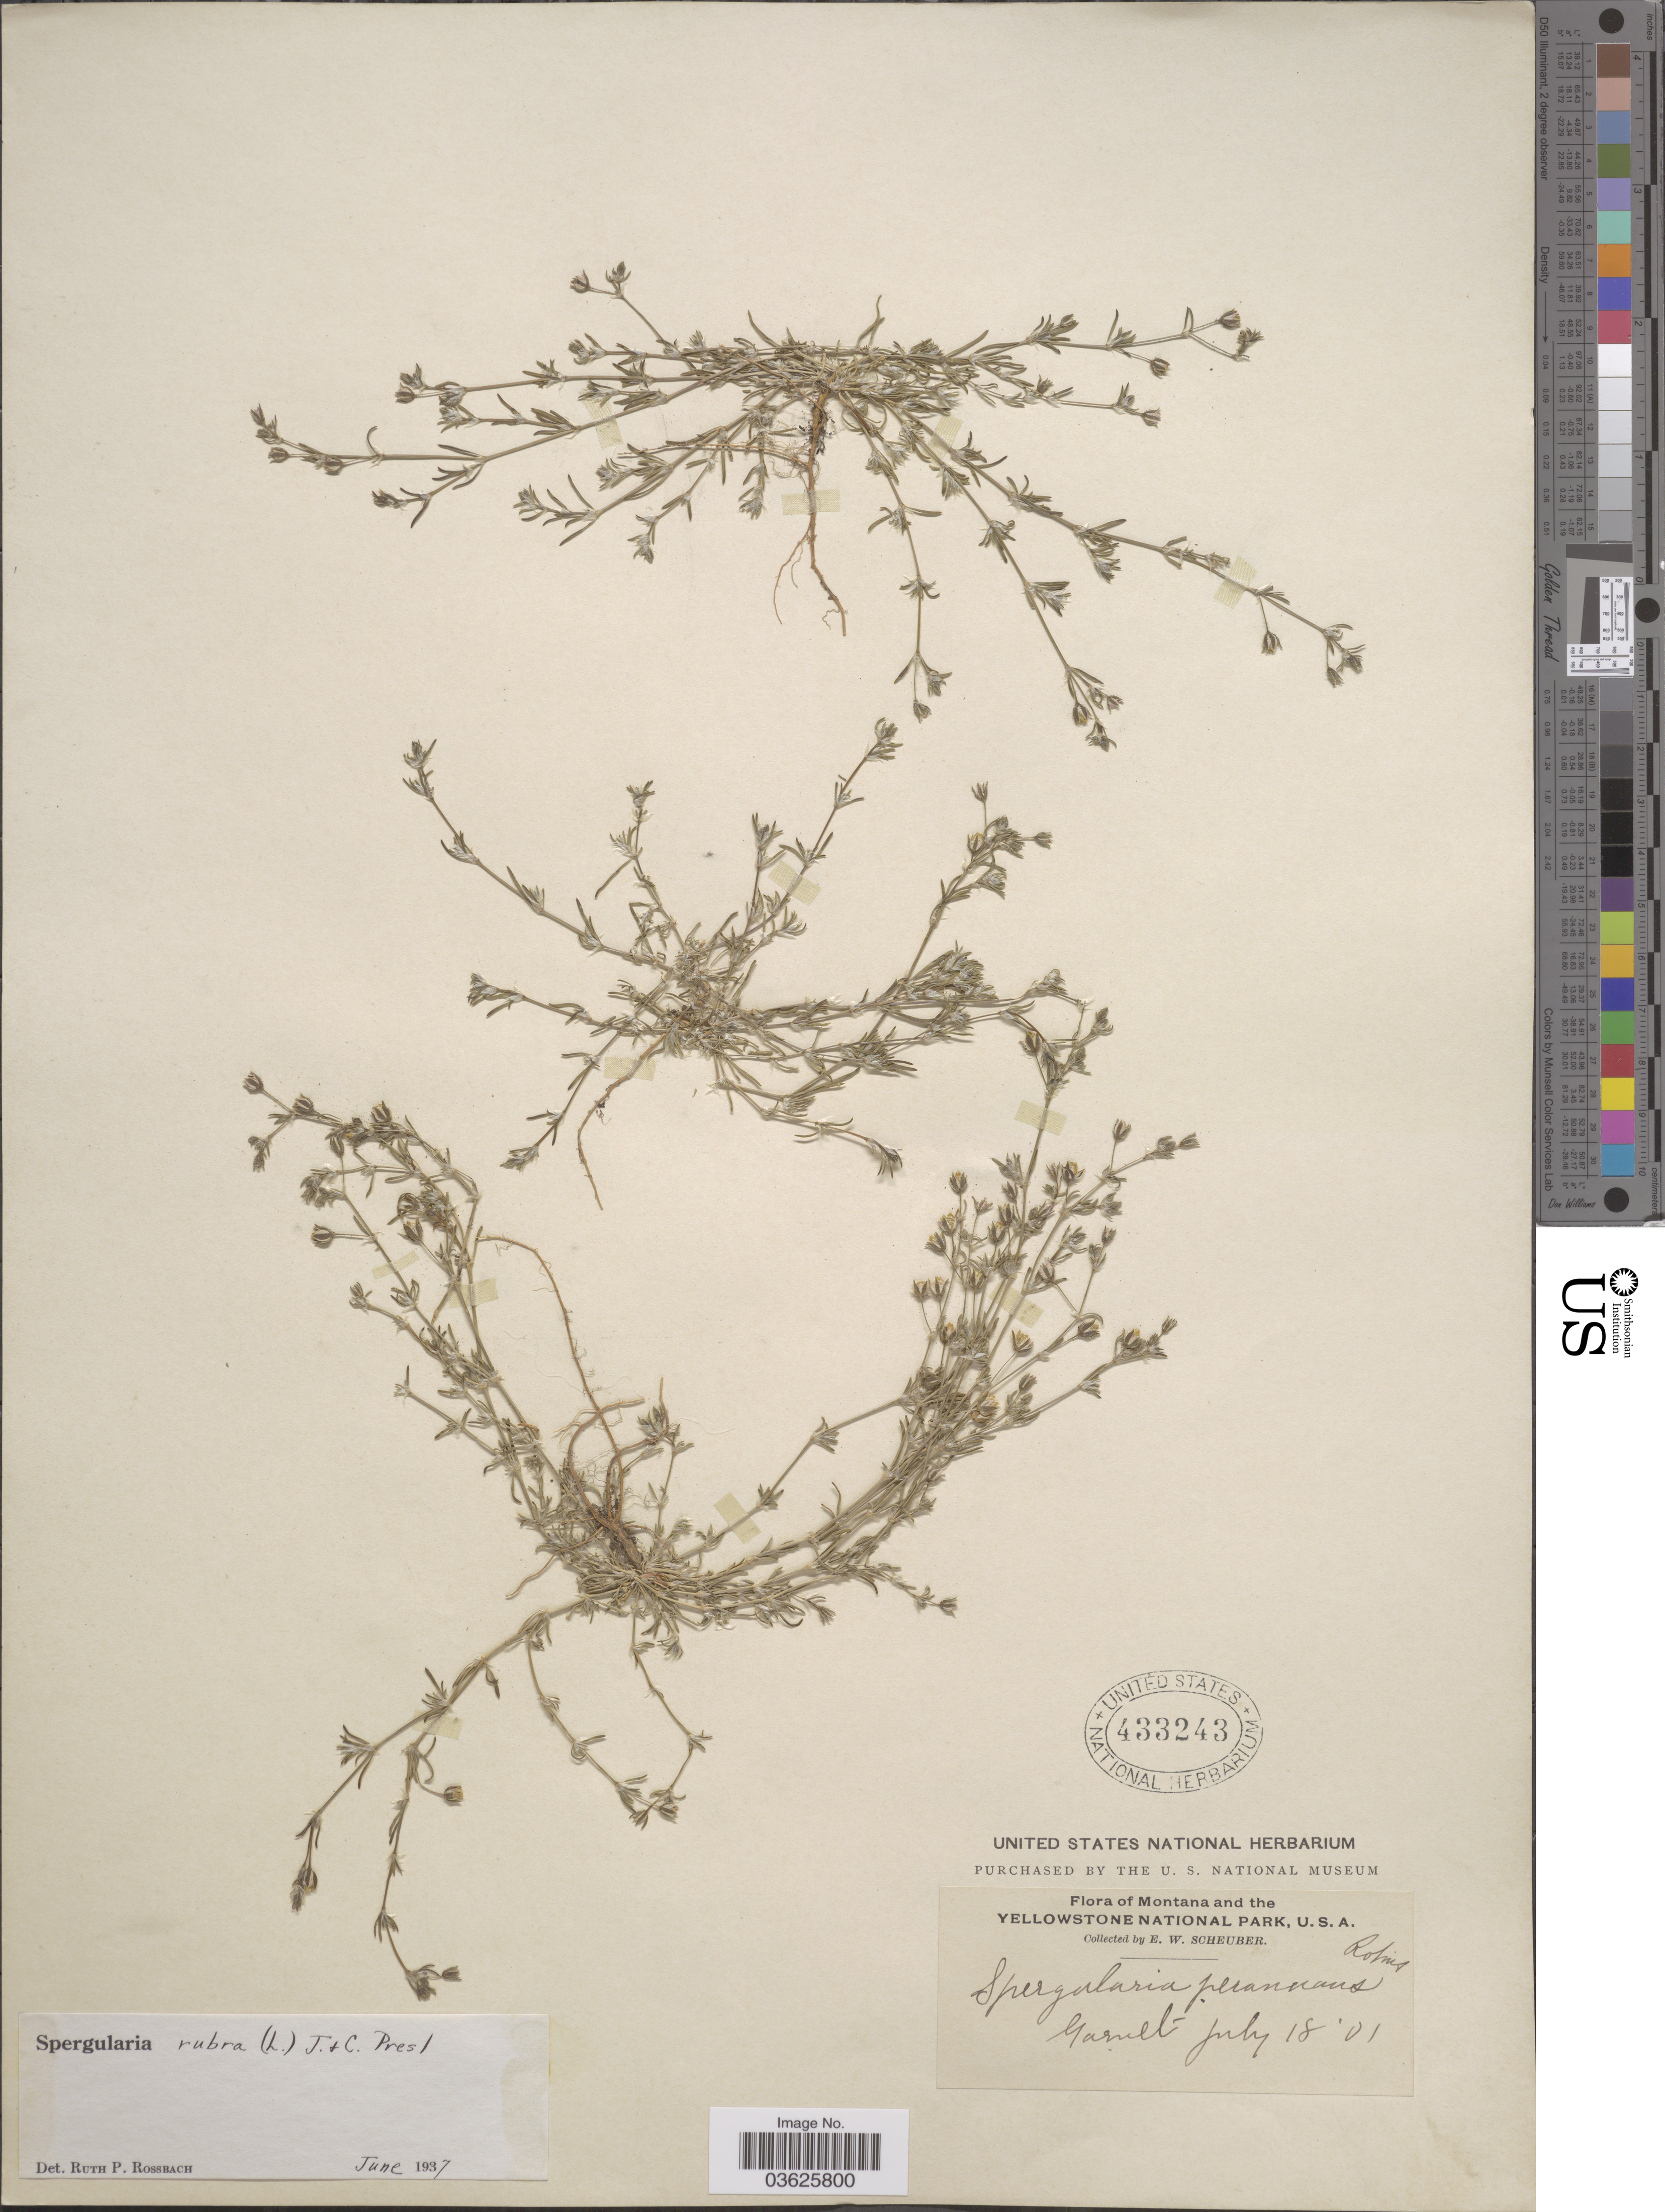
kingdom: Plantae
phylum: Tracheophyta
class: Magnoliopsida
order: Caryophyllales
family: Caryophyllaceae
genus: Spergularia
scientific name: Spergularia rubra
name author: (L.) J. Presl & C. Presl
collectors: E. Scheuber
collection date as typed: Transcribed d/m/y: 18/7/1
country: United States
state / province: Montana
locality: The Yellowstone National Park. Garnett.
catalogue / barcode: US 433243